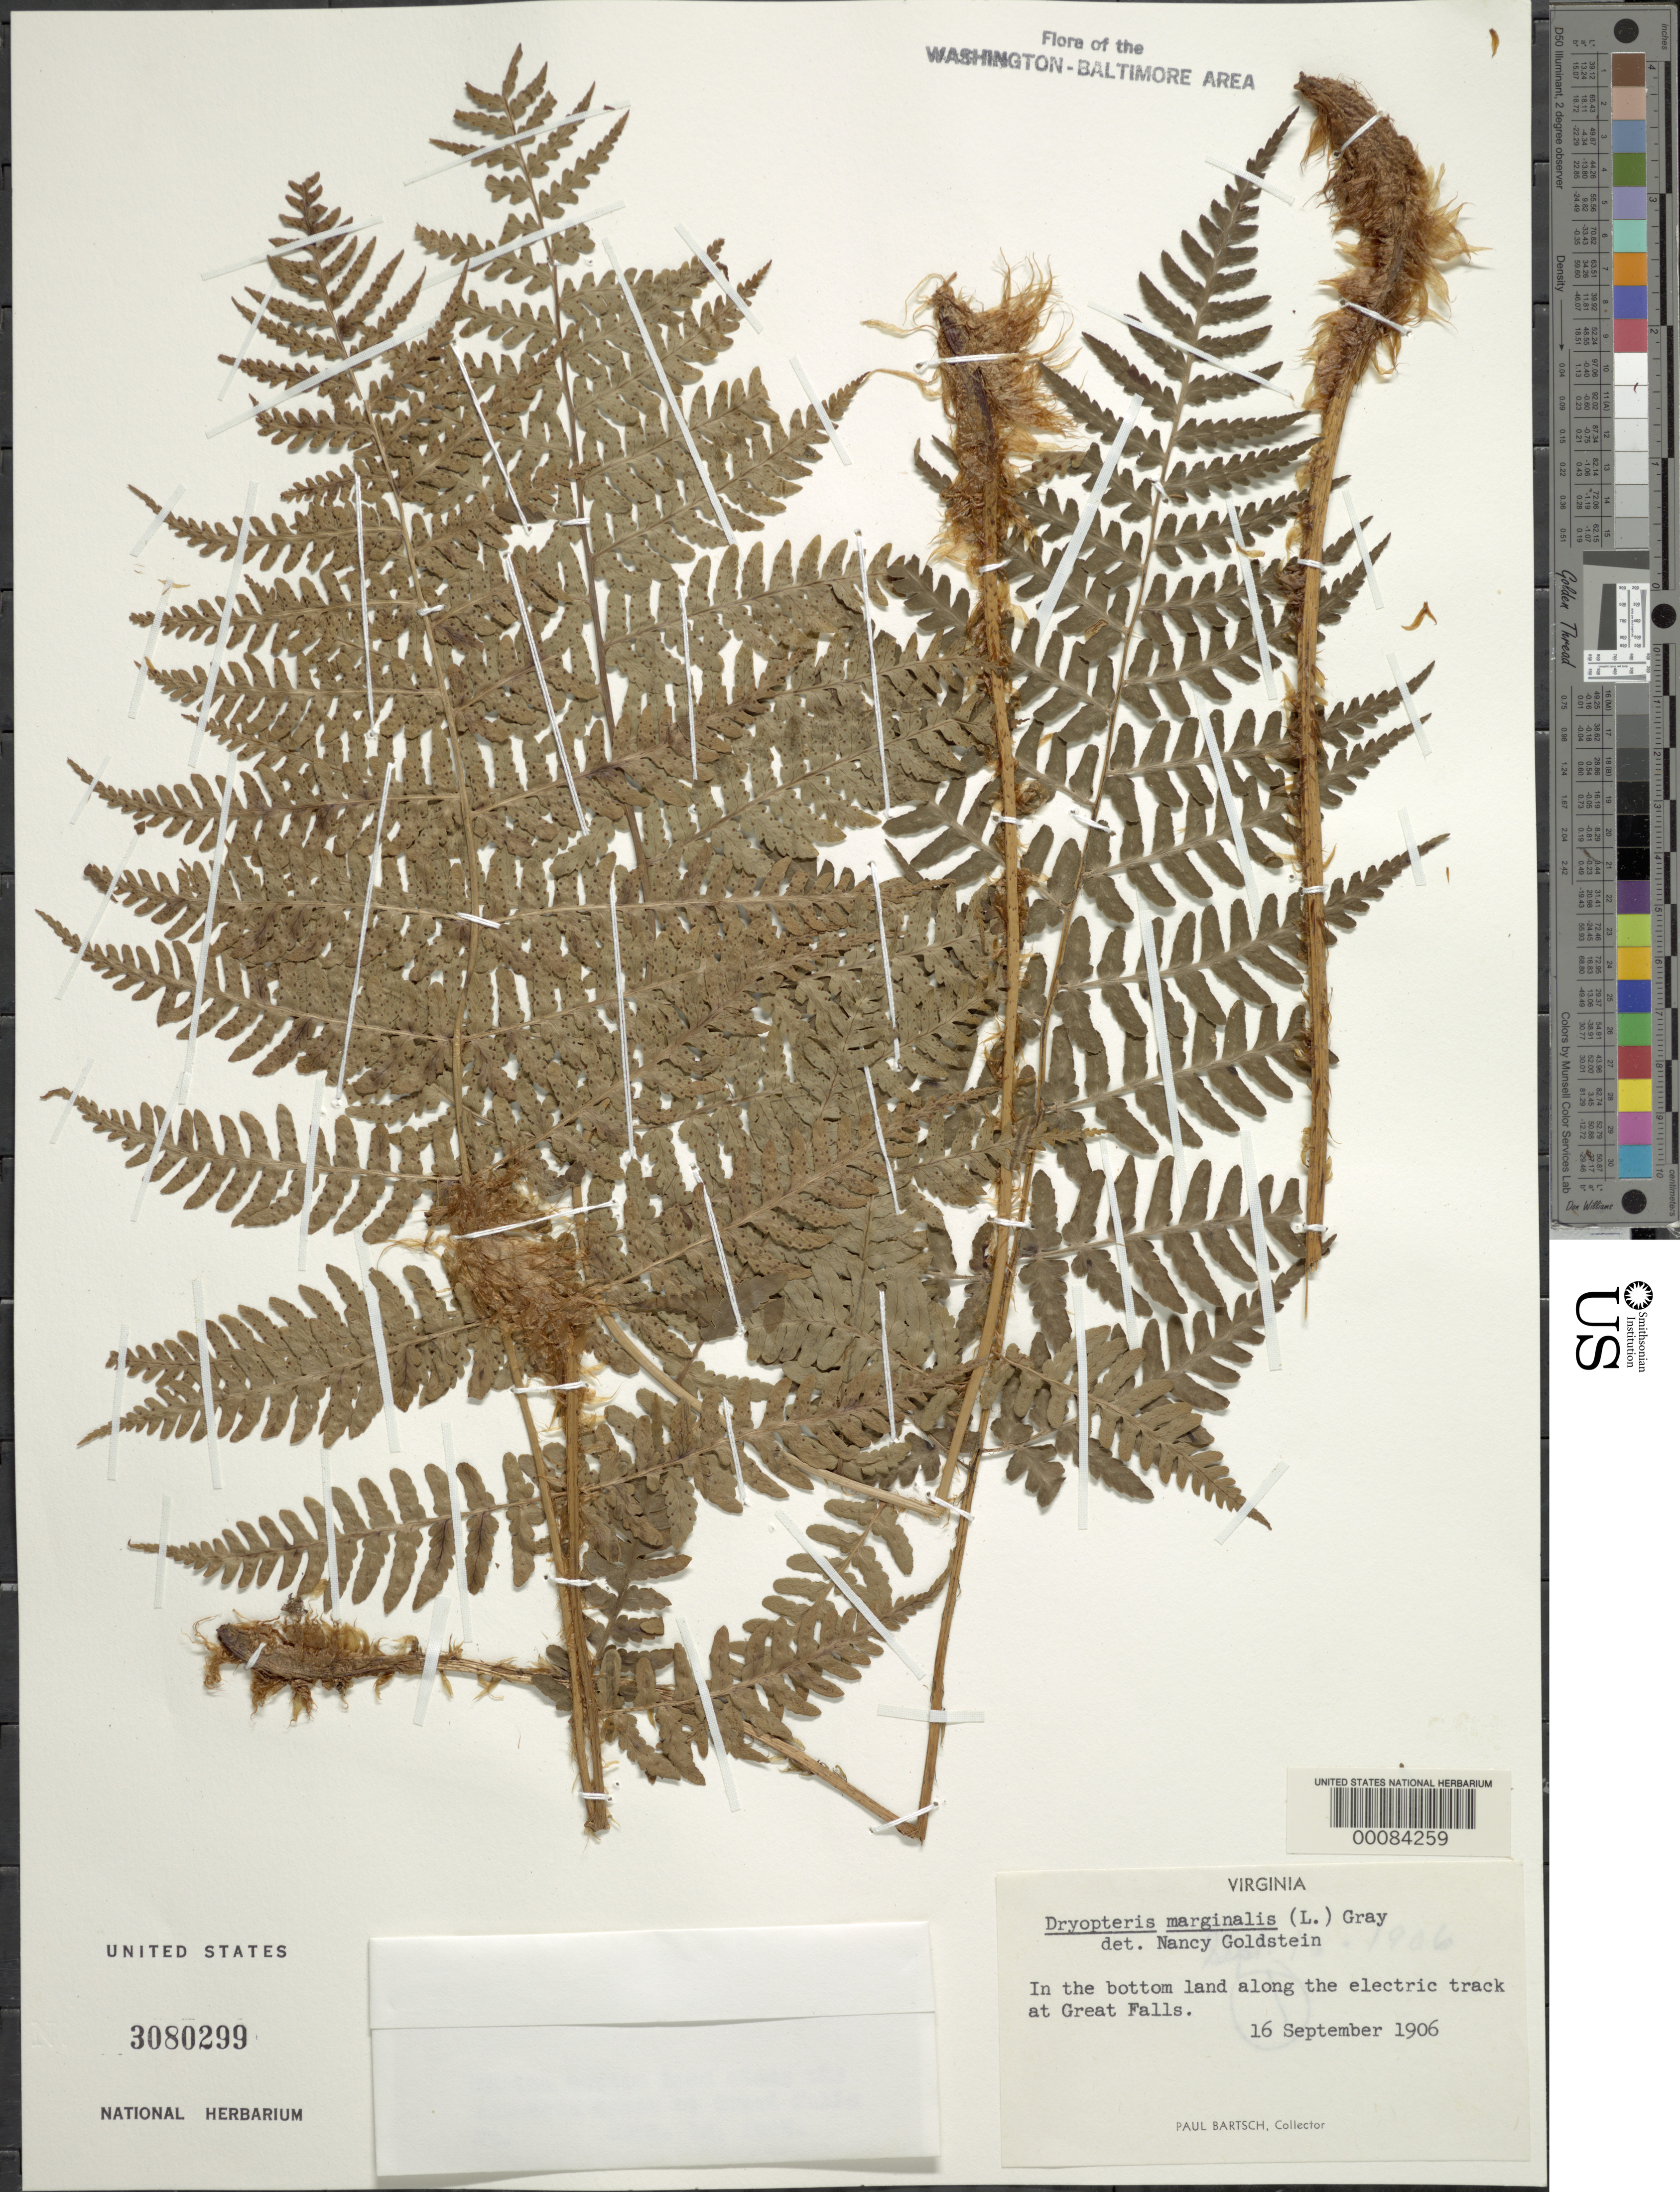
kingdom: Plantae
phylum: Tracheophyta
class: Polypodiopsida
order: Polypodiales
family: Dryopteridaceae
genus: Dryopteris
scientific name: Dryopteris marginalis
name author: (L.) A. Gray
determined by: Goldstein, N.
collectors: P. Bartsch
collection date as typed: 16 Sep 1906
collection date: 1906-09-16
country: United States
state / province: Virginia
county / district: Fairfax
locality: Great Falls, along Electric Track C. and O. Canal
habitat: Bottom land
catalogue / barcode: US 3080299